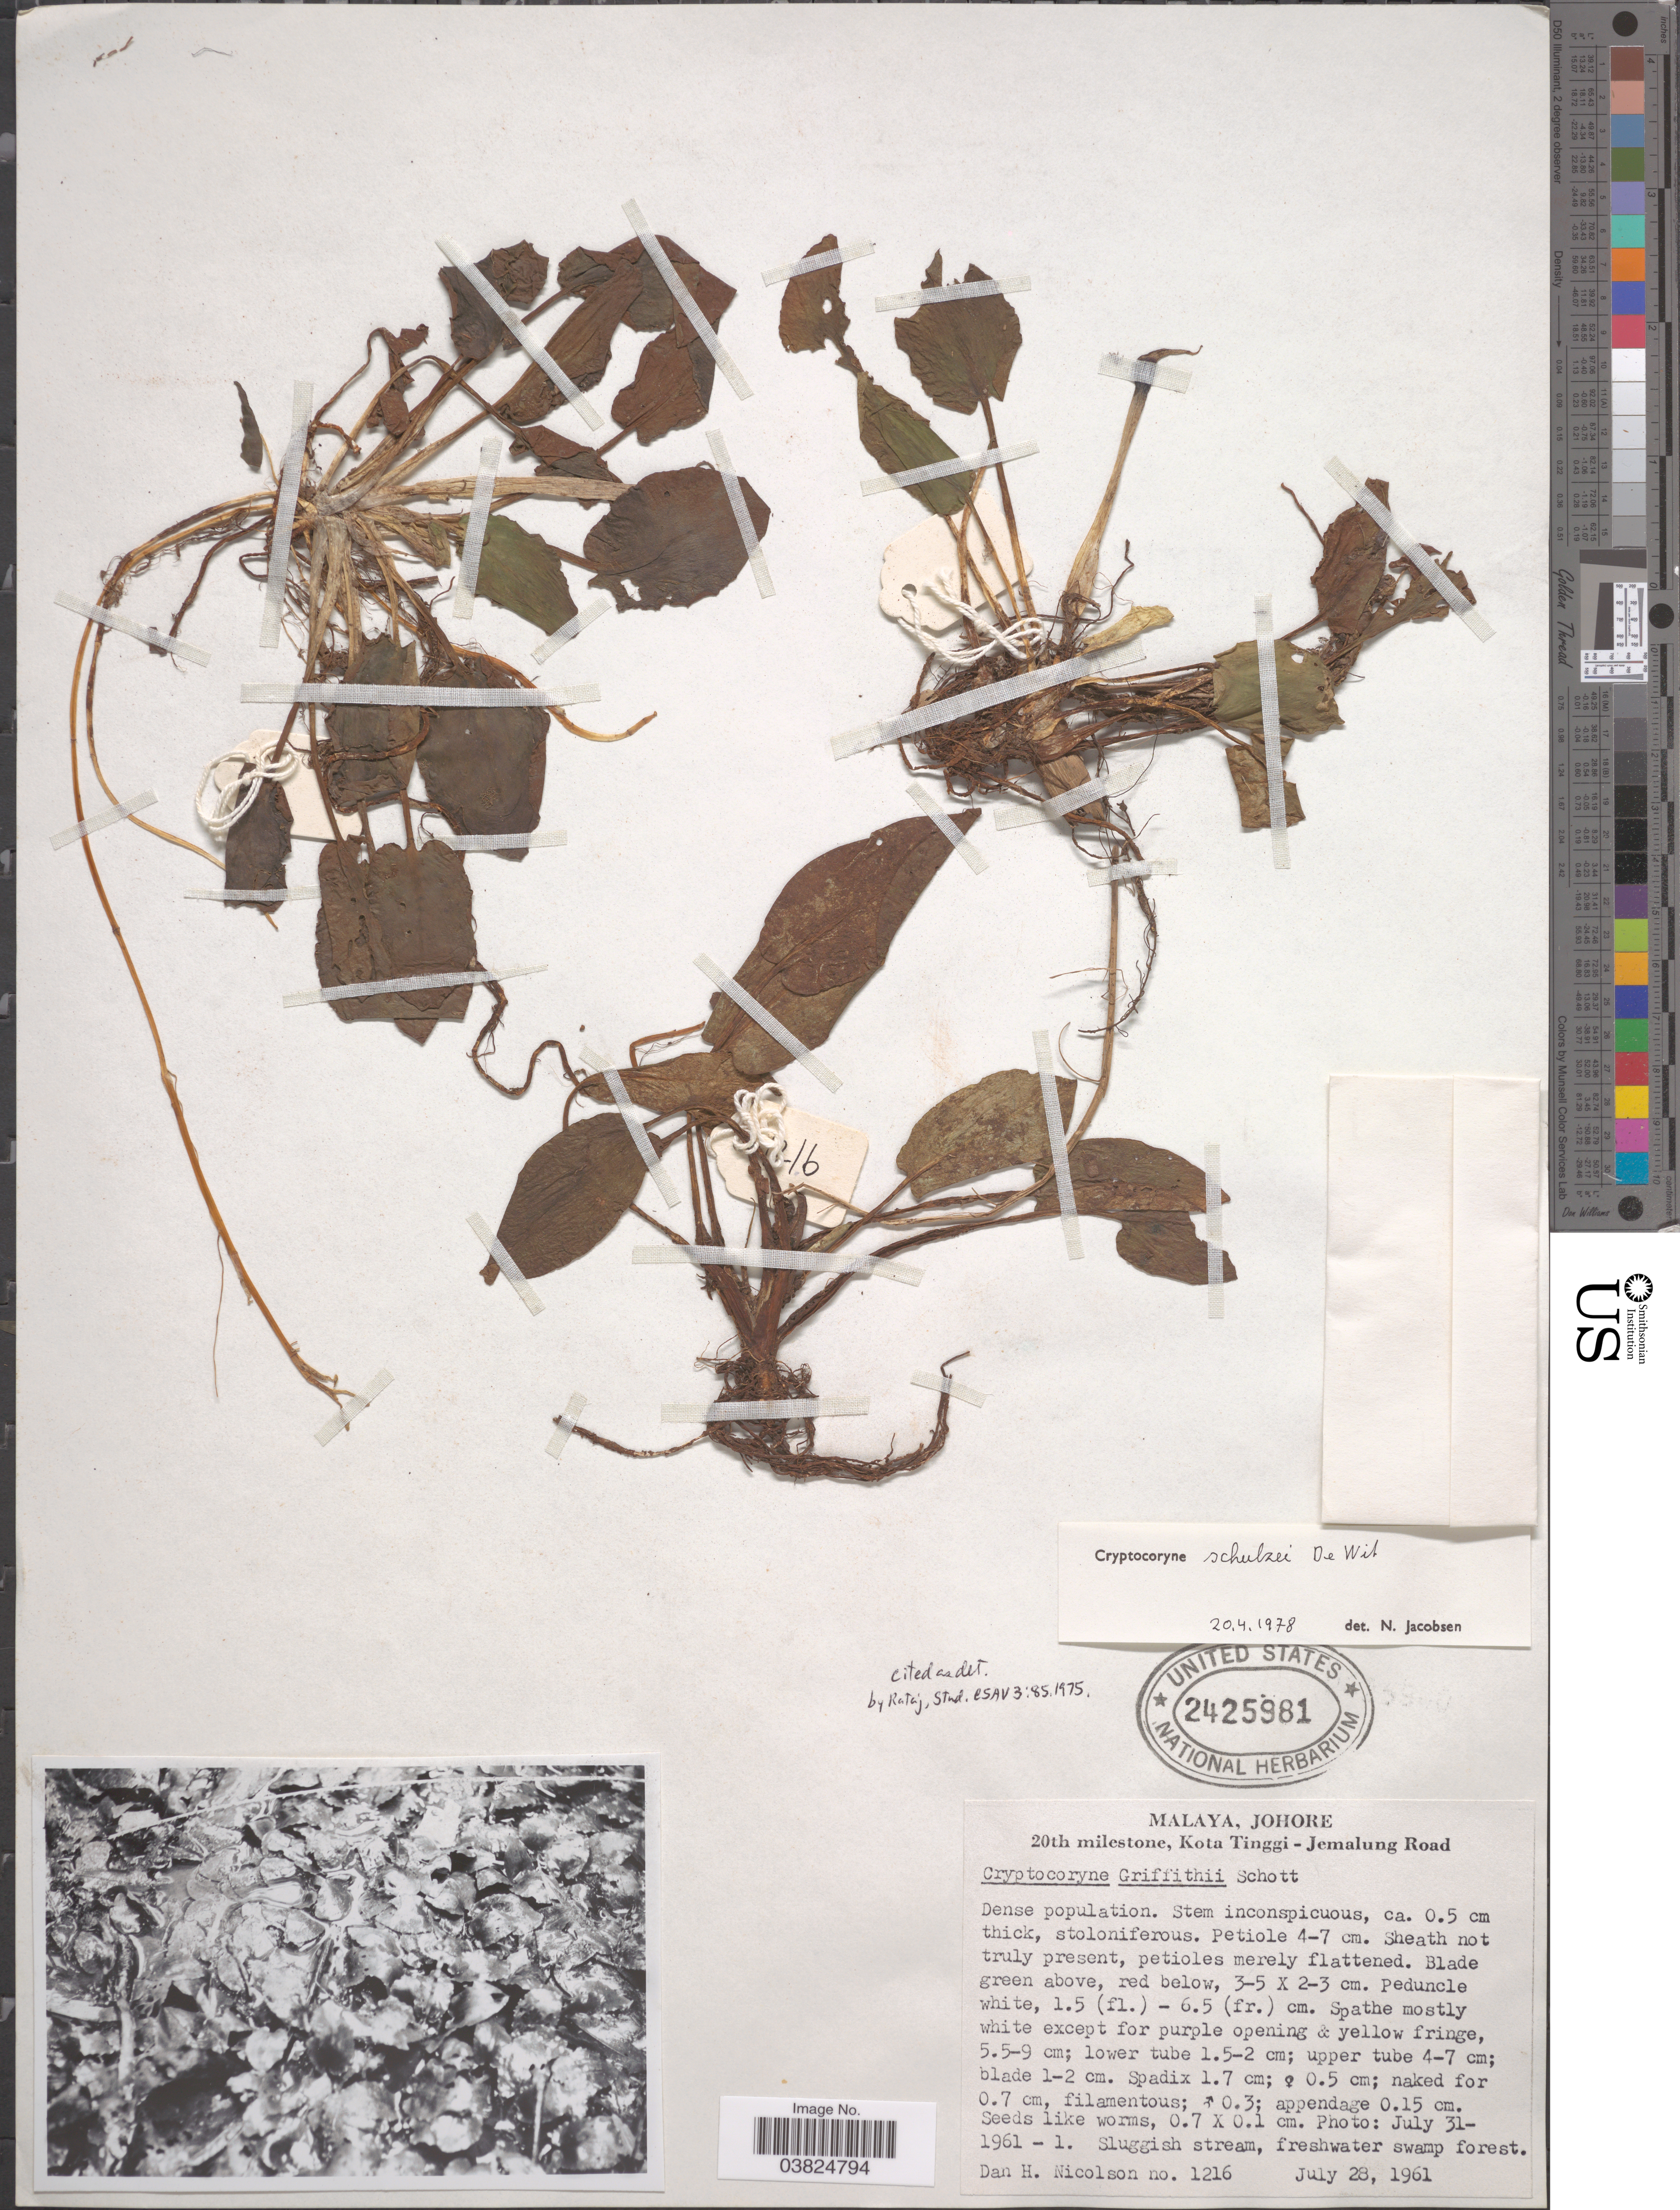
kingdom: Plantae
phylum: Tracheophyta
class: Liliopsida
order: Alismatales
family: Araceae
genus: Cryptocoryne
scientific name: Cryptocoryne schulzei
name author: de Wit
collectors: D. H. Nicolson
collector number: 1216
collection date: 1961-07-28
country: Malaysia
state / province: Johor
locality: Malaya, Johore. 20th milestone, Kota Tinggi - Jemalung Road.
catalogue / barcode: US 2425981